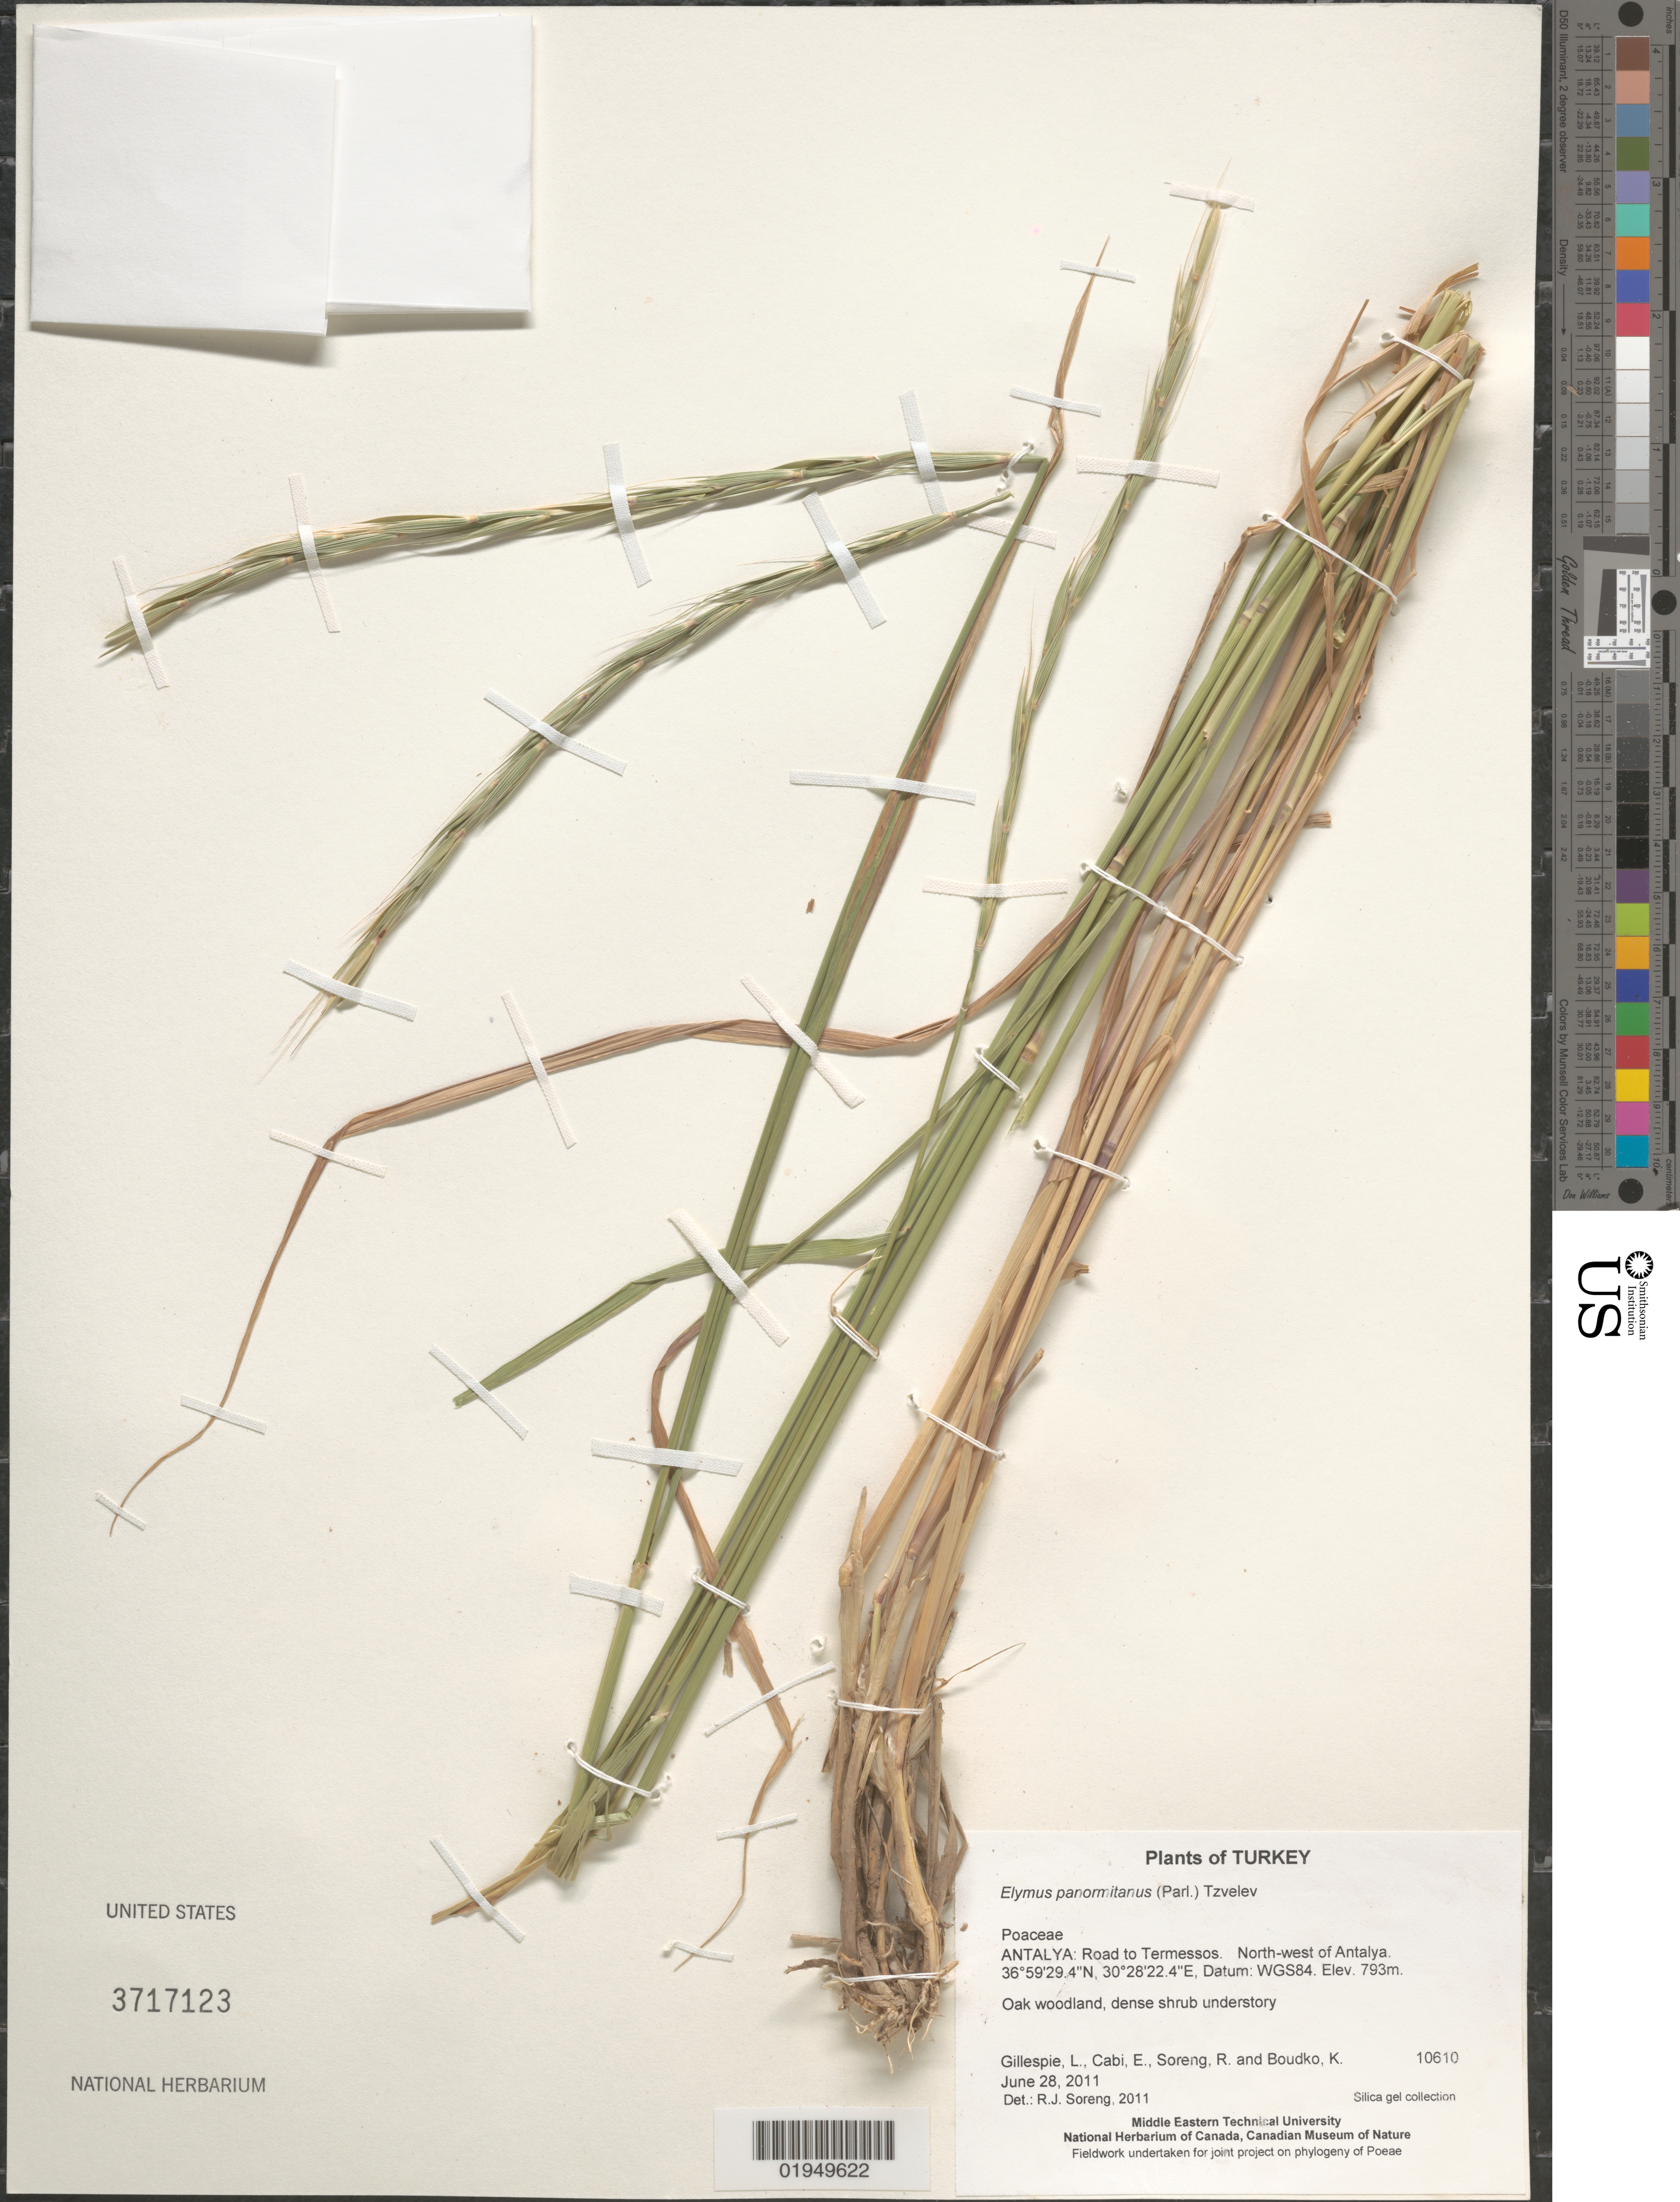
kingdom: Plantae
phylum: Tracheophyta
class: Liliopsida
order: Poales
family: Poaceae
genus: Elymus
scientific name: Elymus panormitanus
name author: (Parl.) Tzvelev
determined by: Soreng, Robert J., Research Associate (BOT), Smithsonian Institution - National Museum of Natural History (UNITED STATES)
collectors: L. J. Gillespie, E. Cabi, R. J. Soreng & K. Boudko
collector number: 10610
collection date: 2011-06-28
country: Turkey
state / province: Antalya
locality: Road to Termessos. North-west of Antalya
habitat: Oak woodland, dense shrub understory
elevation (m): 793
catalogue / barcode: US 3717123